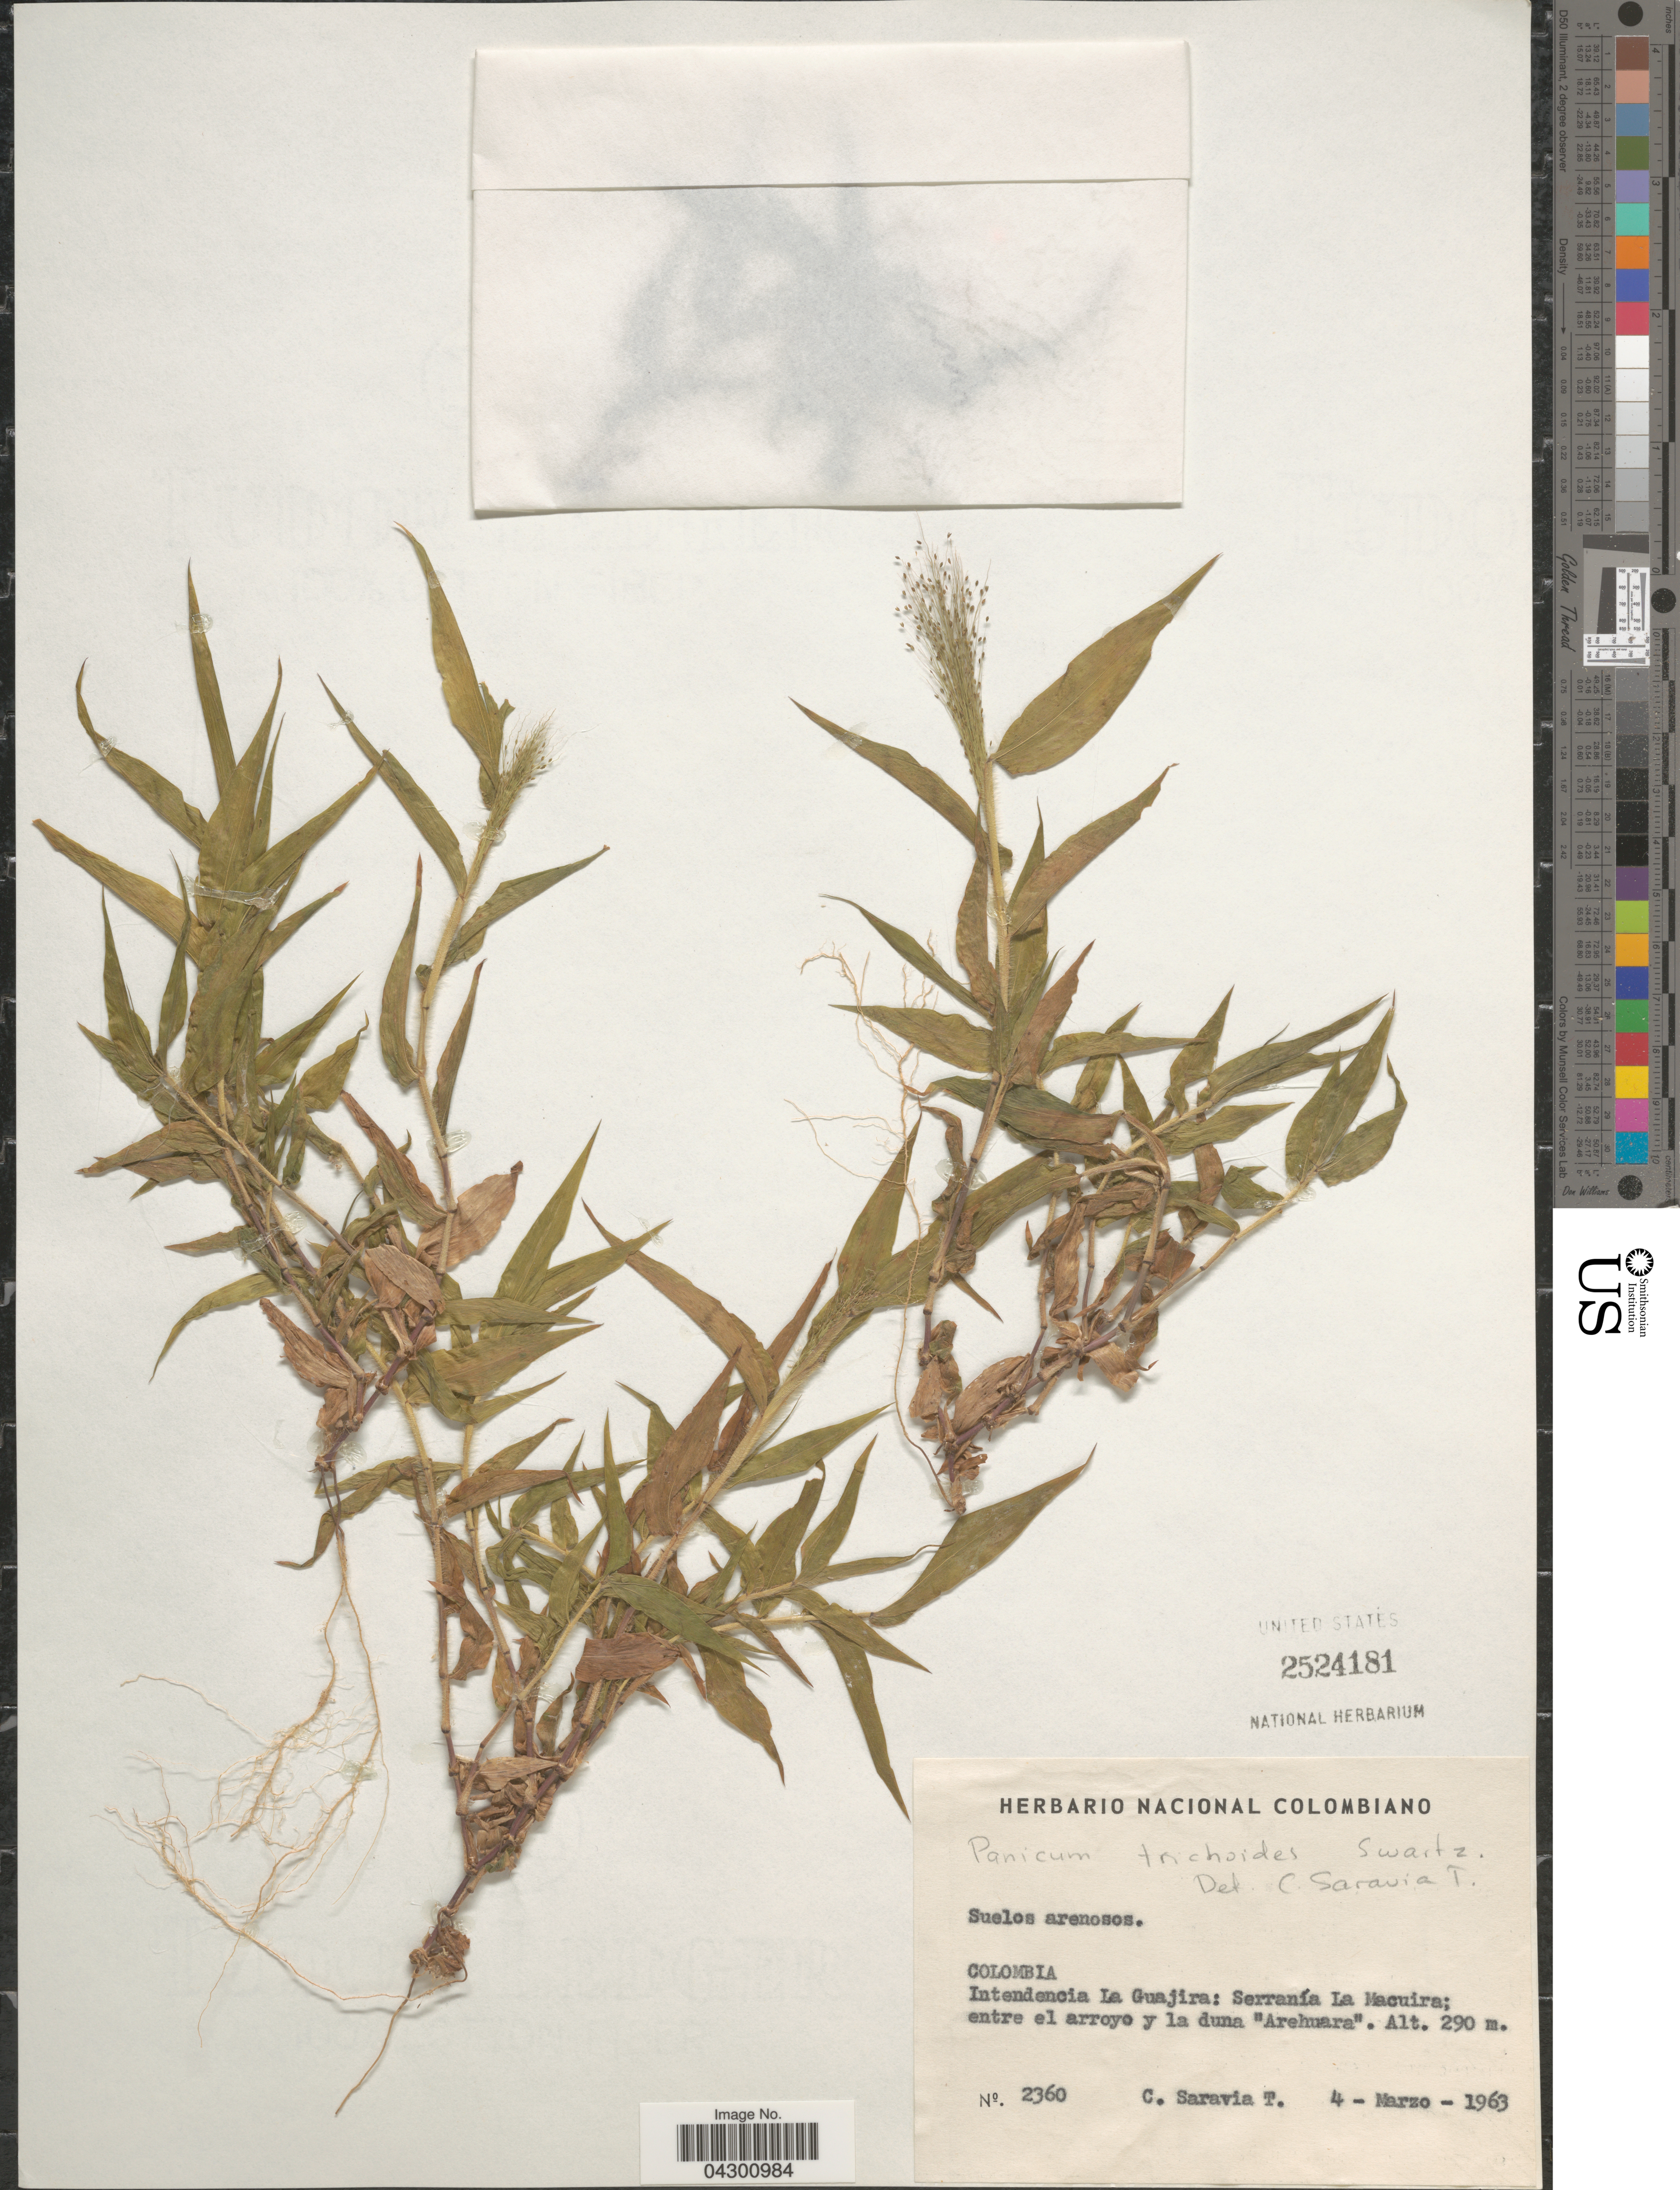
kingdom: Plantae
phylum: Tracheophyta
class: Liliopsida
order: Poales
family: Poaceae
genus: Panicum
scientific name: Panicum trichoides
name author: Sw.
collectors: C. Saravia T.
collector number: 2360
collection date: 1963-03-04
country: Colombia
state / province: La Guajira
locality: Intendencia La Guajira: Serranía La Macuira; entre el arroyo y la duna "Arehuara".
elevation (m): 290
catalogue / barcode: US 2524181